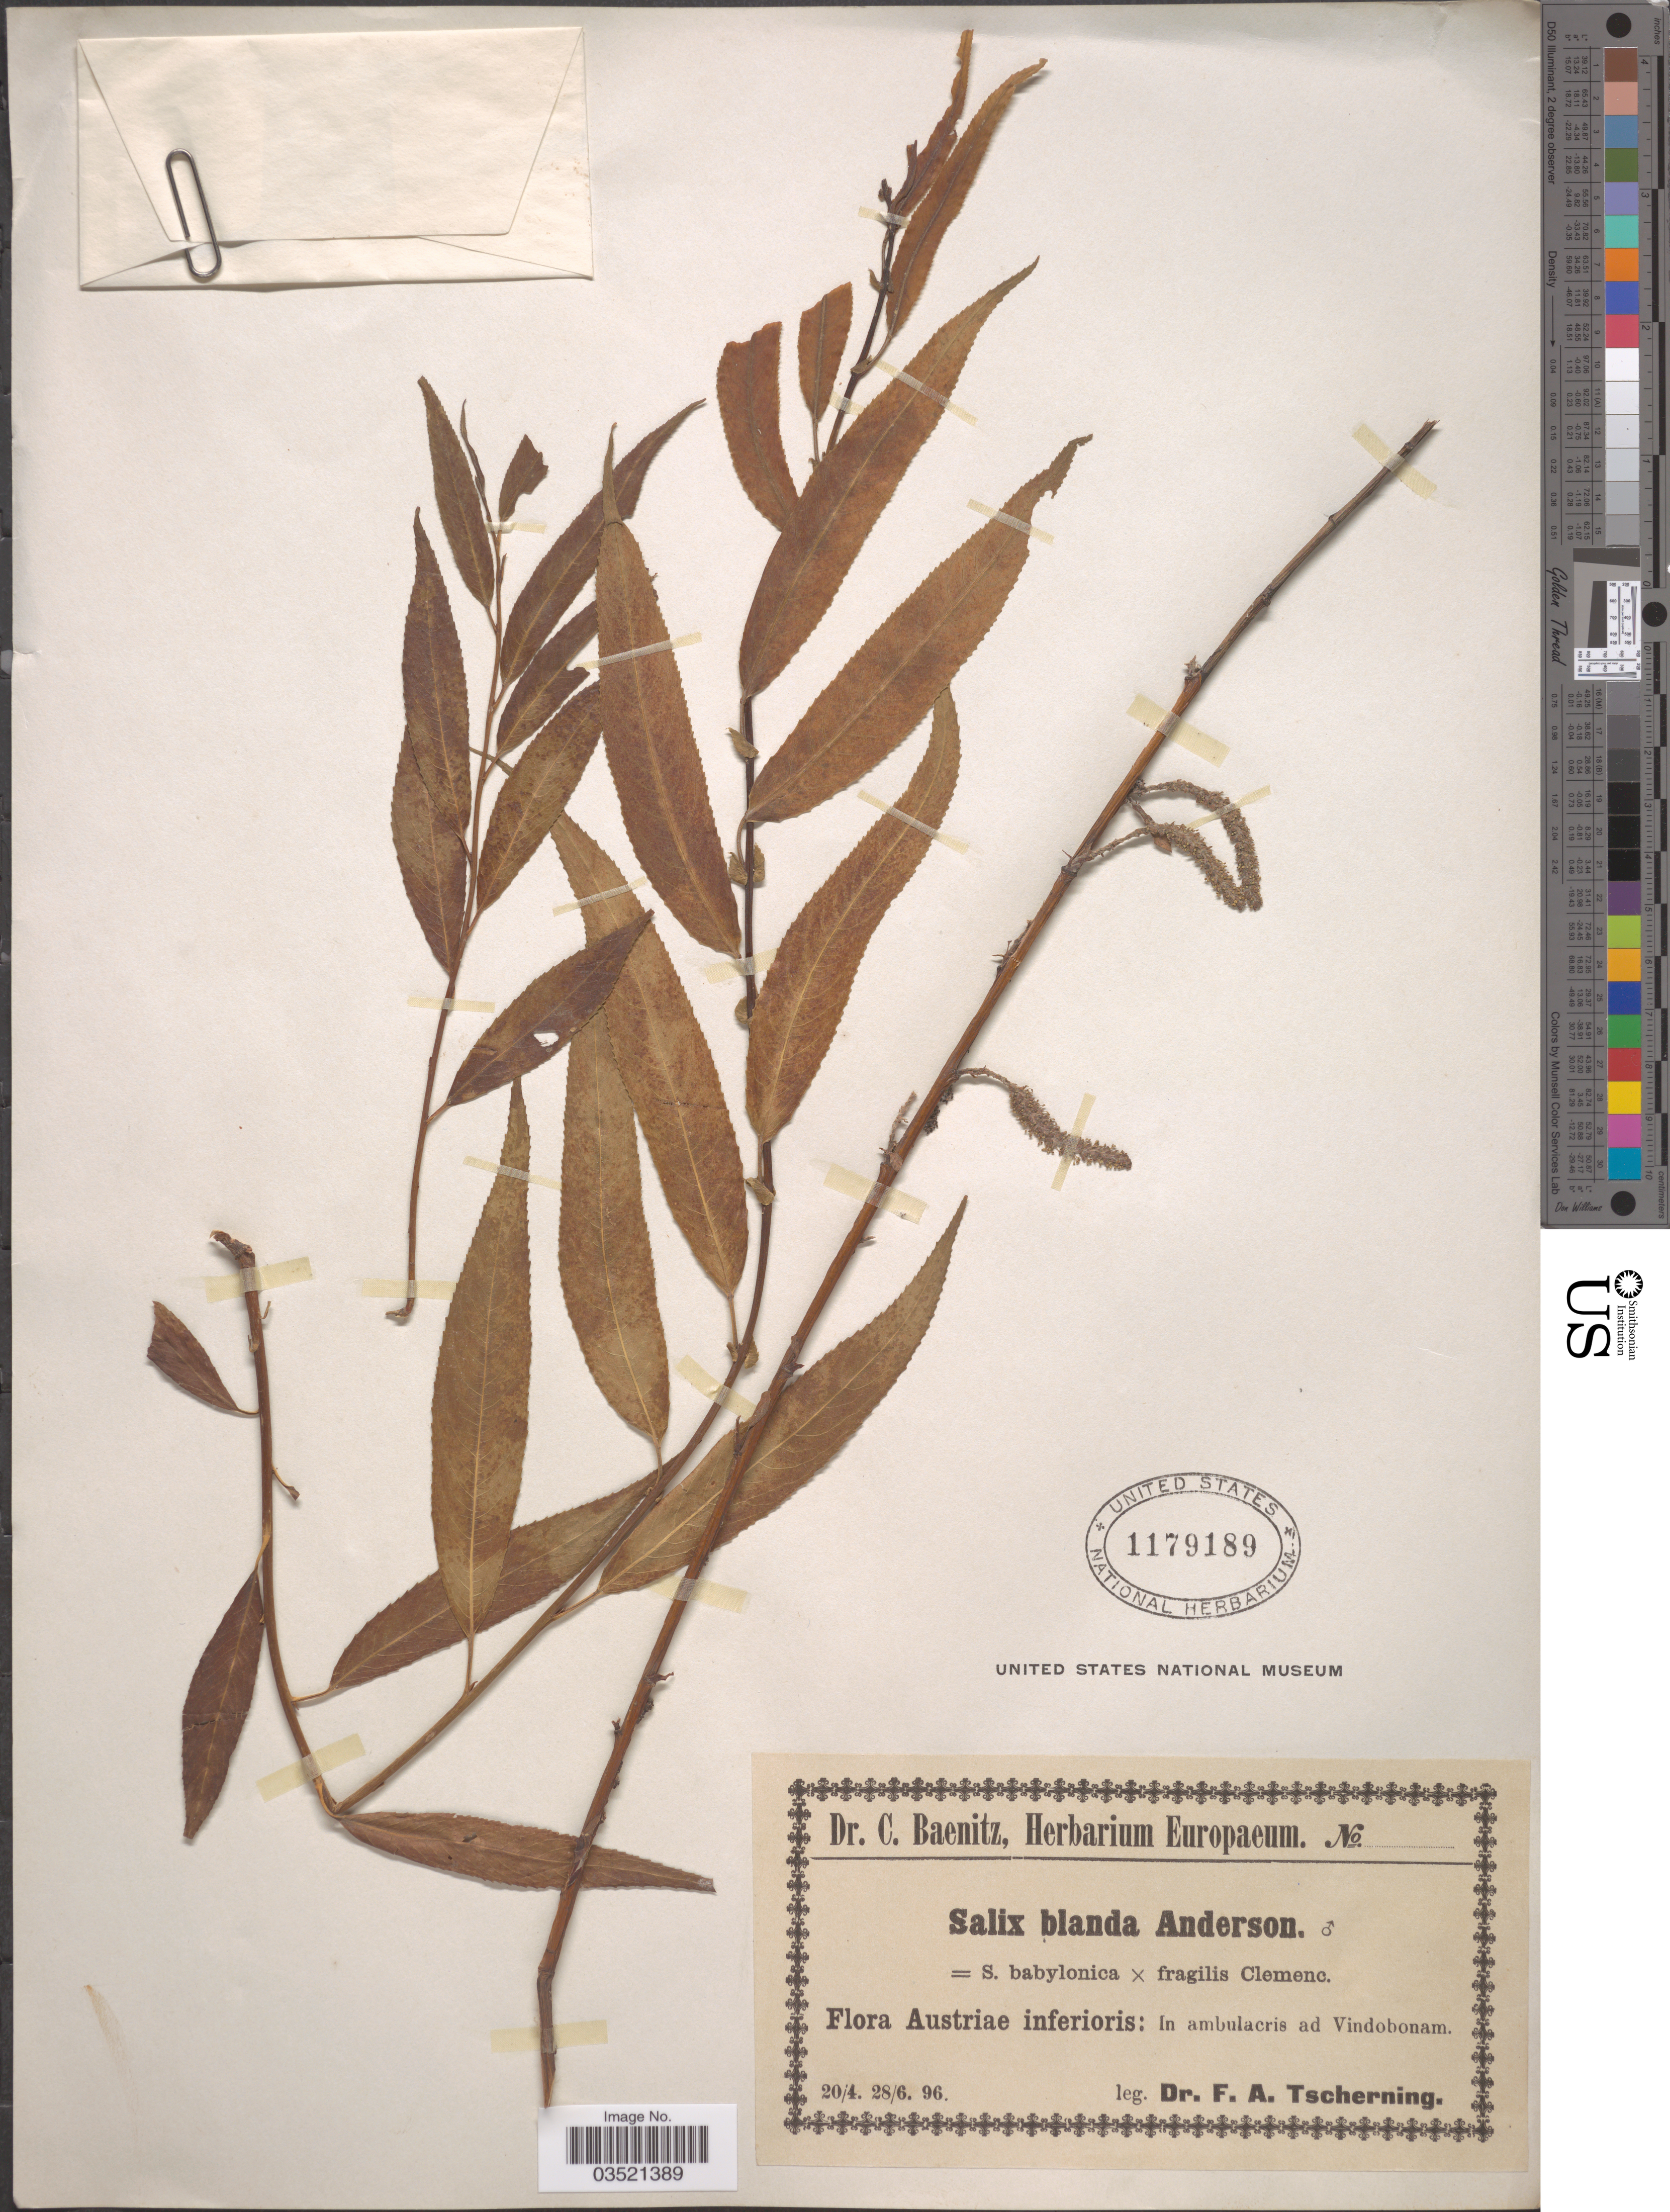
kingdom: Plantae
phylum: Tracheophyta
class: Magnoliopsida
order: Malpighiales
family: Salicaceae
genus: Salix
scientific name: Salix blanda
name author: Andersson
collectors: F. A. Tscherning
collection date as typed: Transcribed d/m/y: 20/4/96 to 28/6/96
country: Austria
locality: Austriæ inferioris: In ambulacris ad Vindobonam.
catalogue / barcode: US 1179189